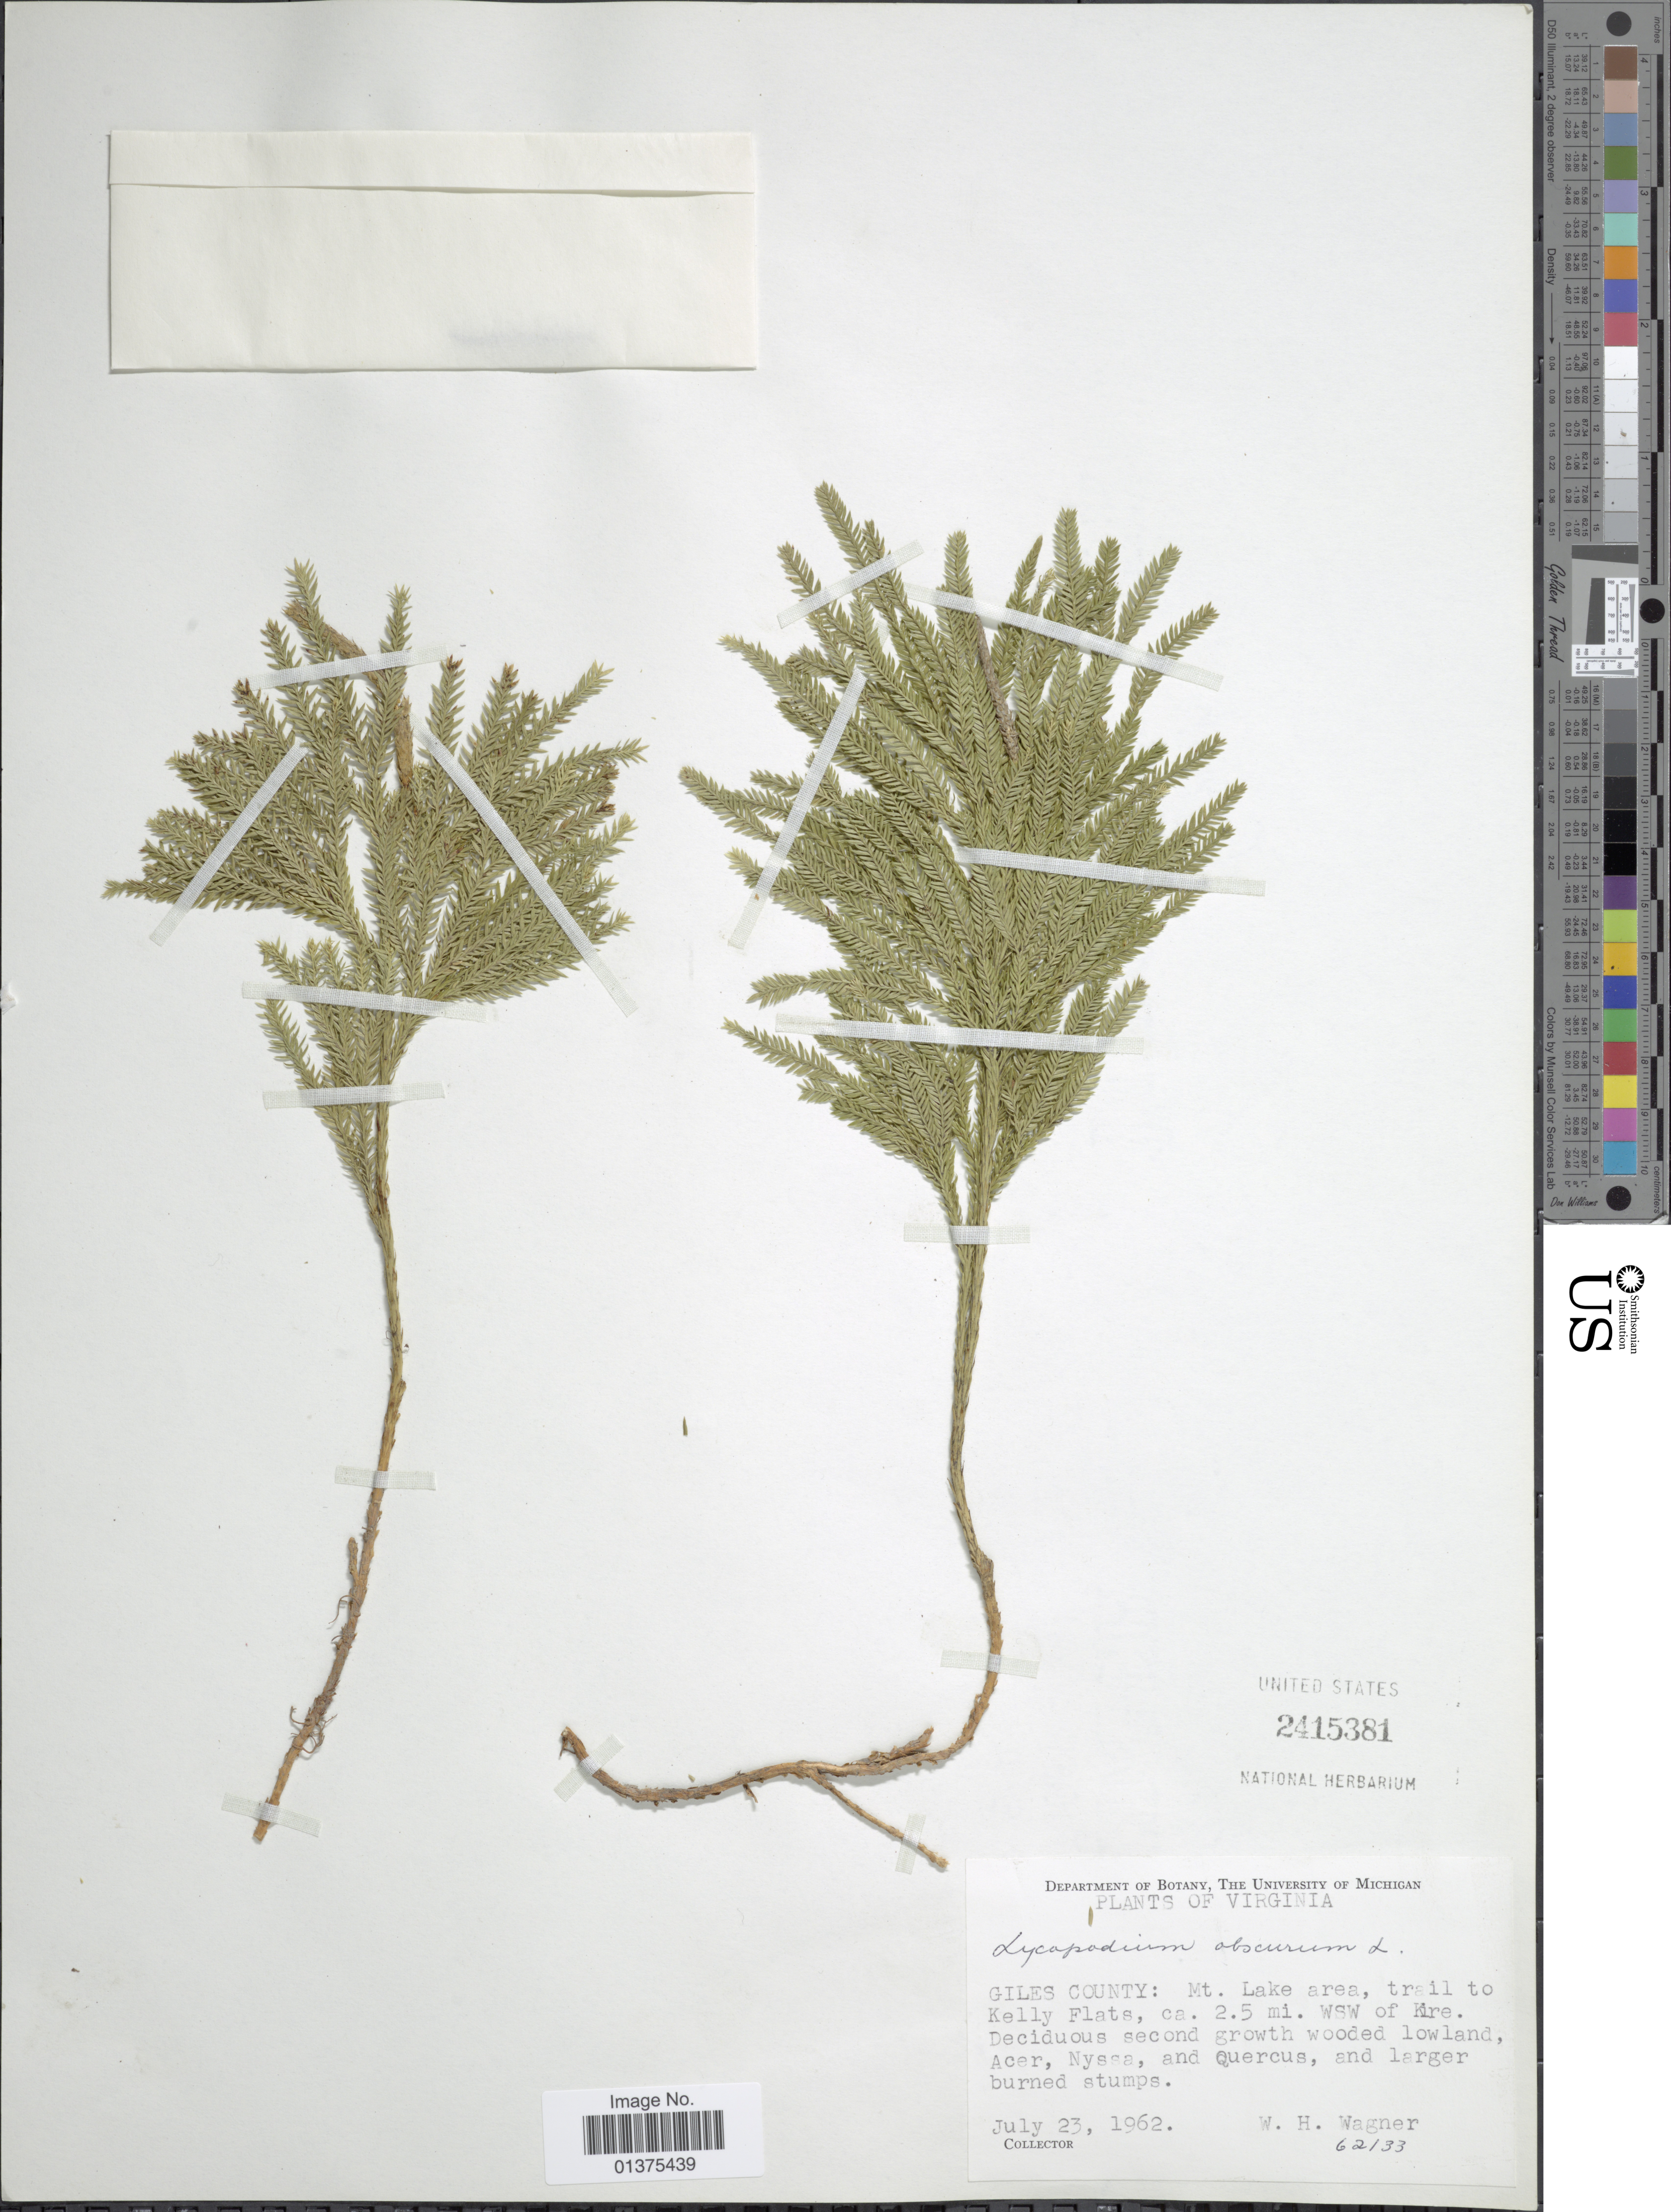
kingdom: Plantae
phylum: Tracheophyta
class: Lycopodiopsida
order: Lycopodiales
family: Lycopodiaceae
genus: Dendrolycopodium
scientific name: Dendrolycopodium obscurum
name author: (L.) A. Haines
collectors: W. H. Wagner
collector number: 62133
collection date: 1962-07-23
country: United States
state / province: Virginia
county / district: Giles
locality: Mt. Lake area, trail to Kelly Flats, ca. 2.5 mi WSW of Kire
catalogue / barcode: US 2415381